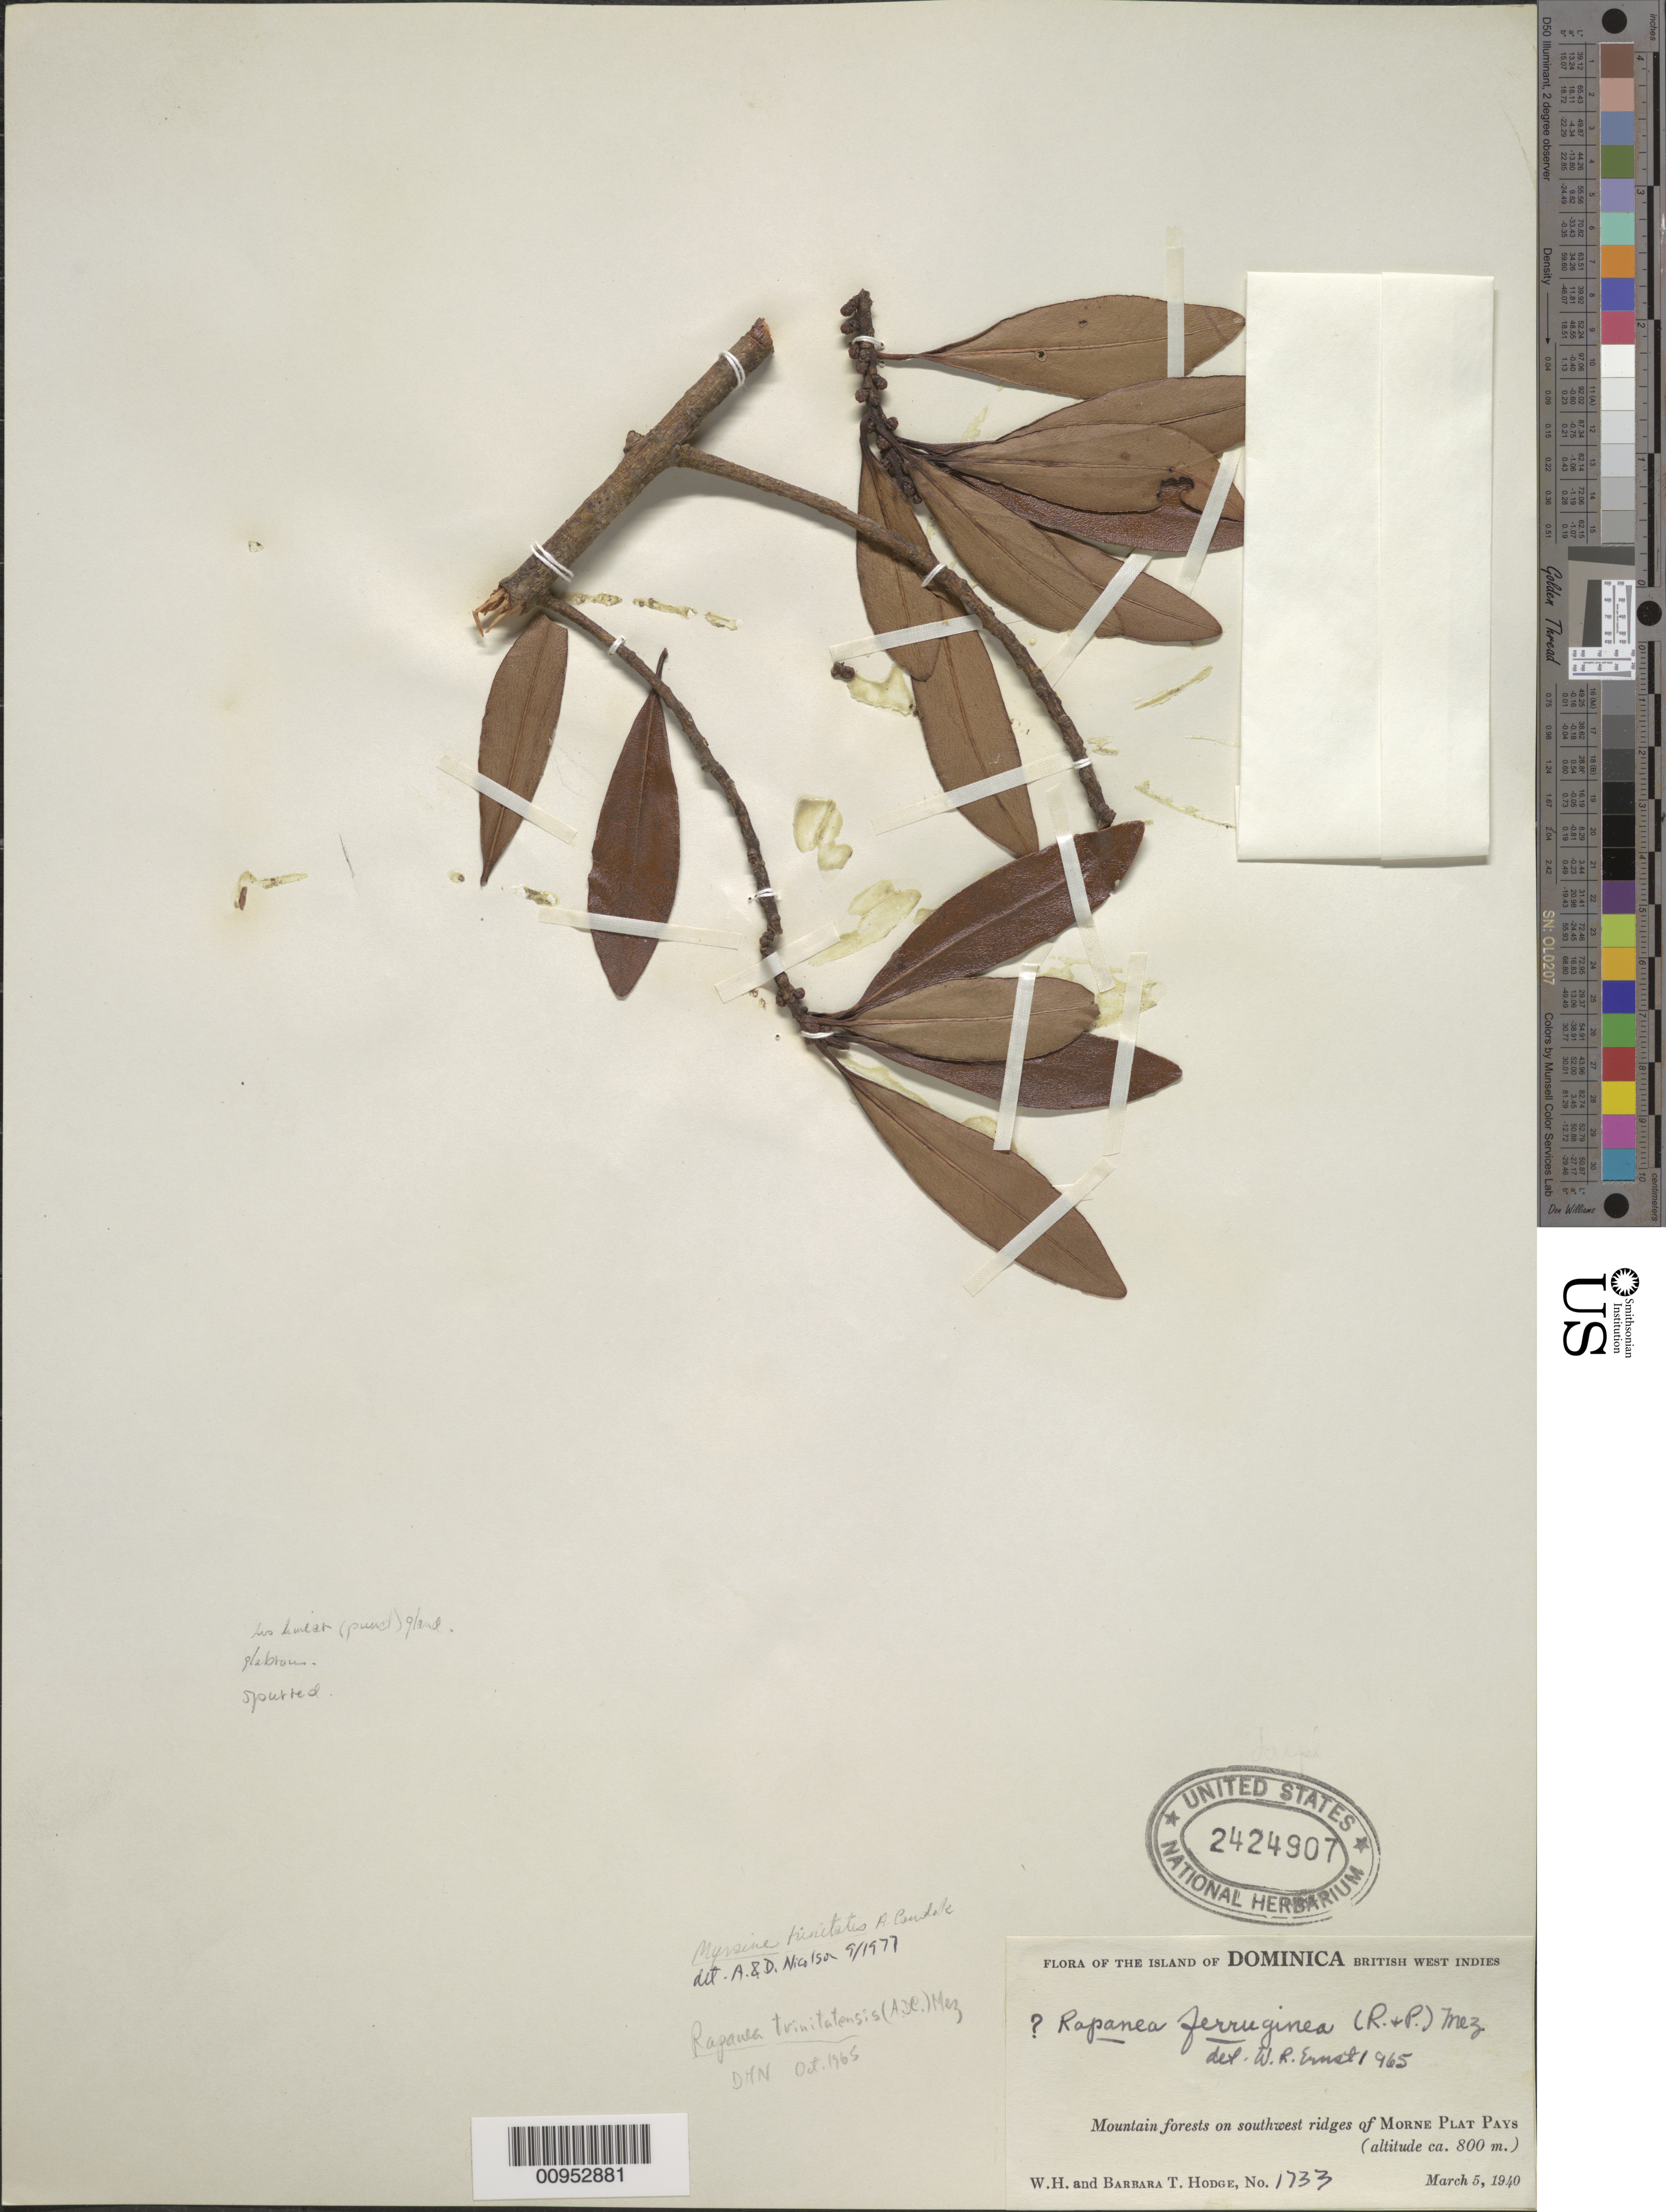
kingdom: Plantae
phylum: Tracheophyta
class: Magnoliopsida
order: Ericales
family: Primulaceae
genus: Myrsine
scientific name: Myrsine trinitatis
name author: A. DC.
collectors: W. Hodge & B. Hodge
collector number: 1733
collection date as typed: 05 Mar 1940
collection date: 1940-03-05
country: Dominica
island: Dominica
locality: Morne Plat Pays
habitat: Mountain forests on SW ridges of Morne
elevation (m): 800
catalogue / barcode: US 2424907